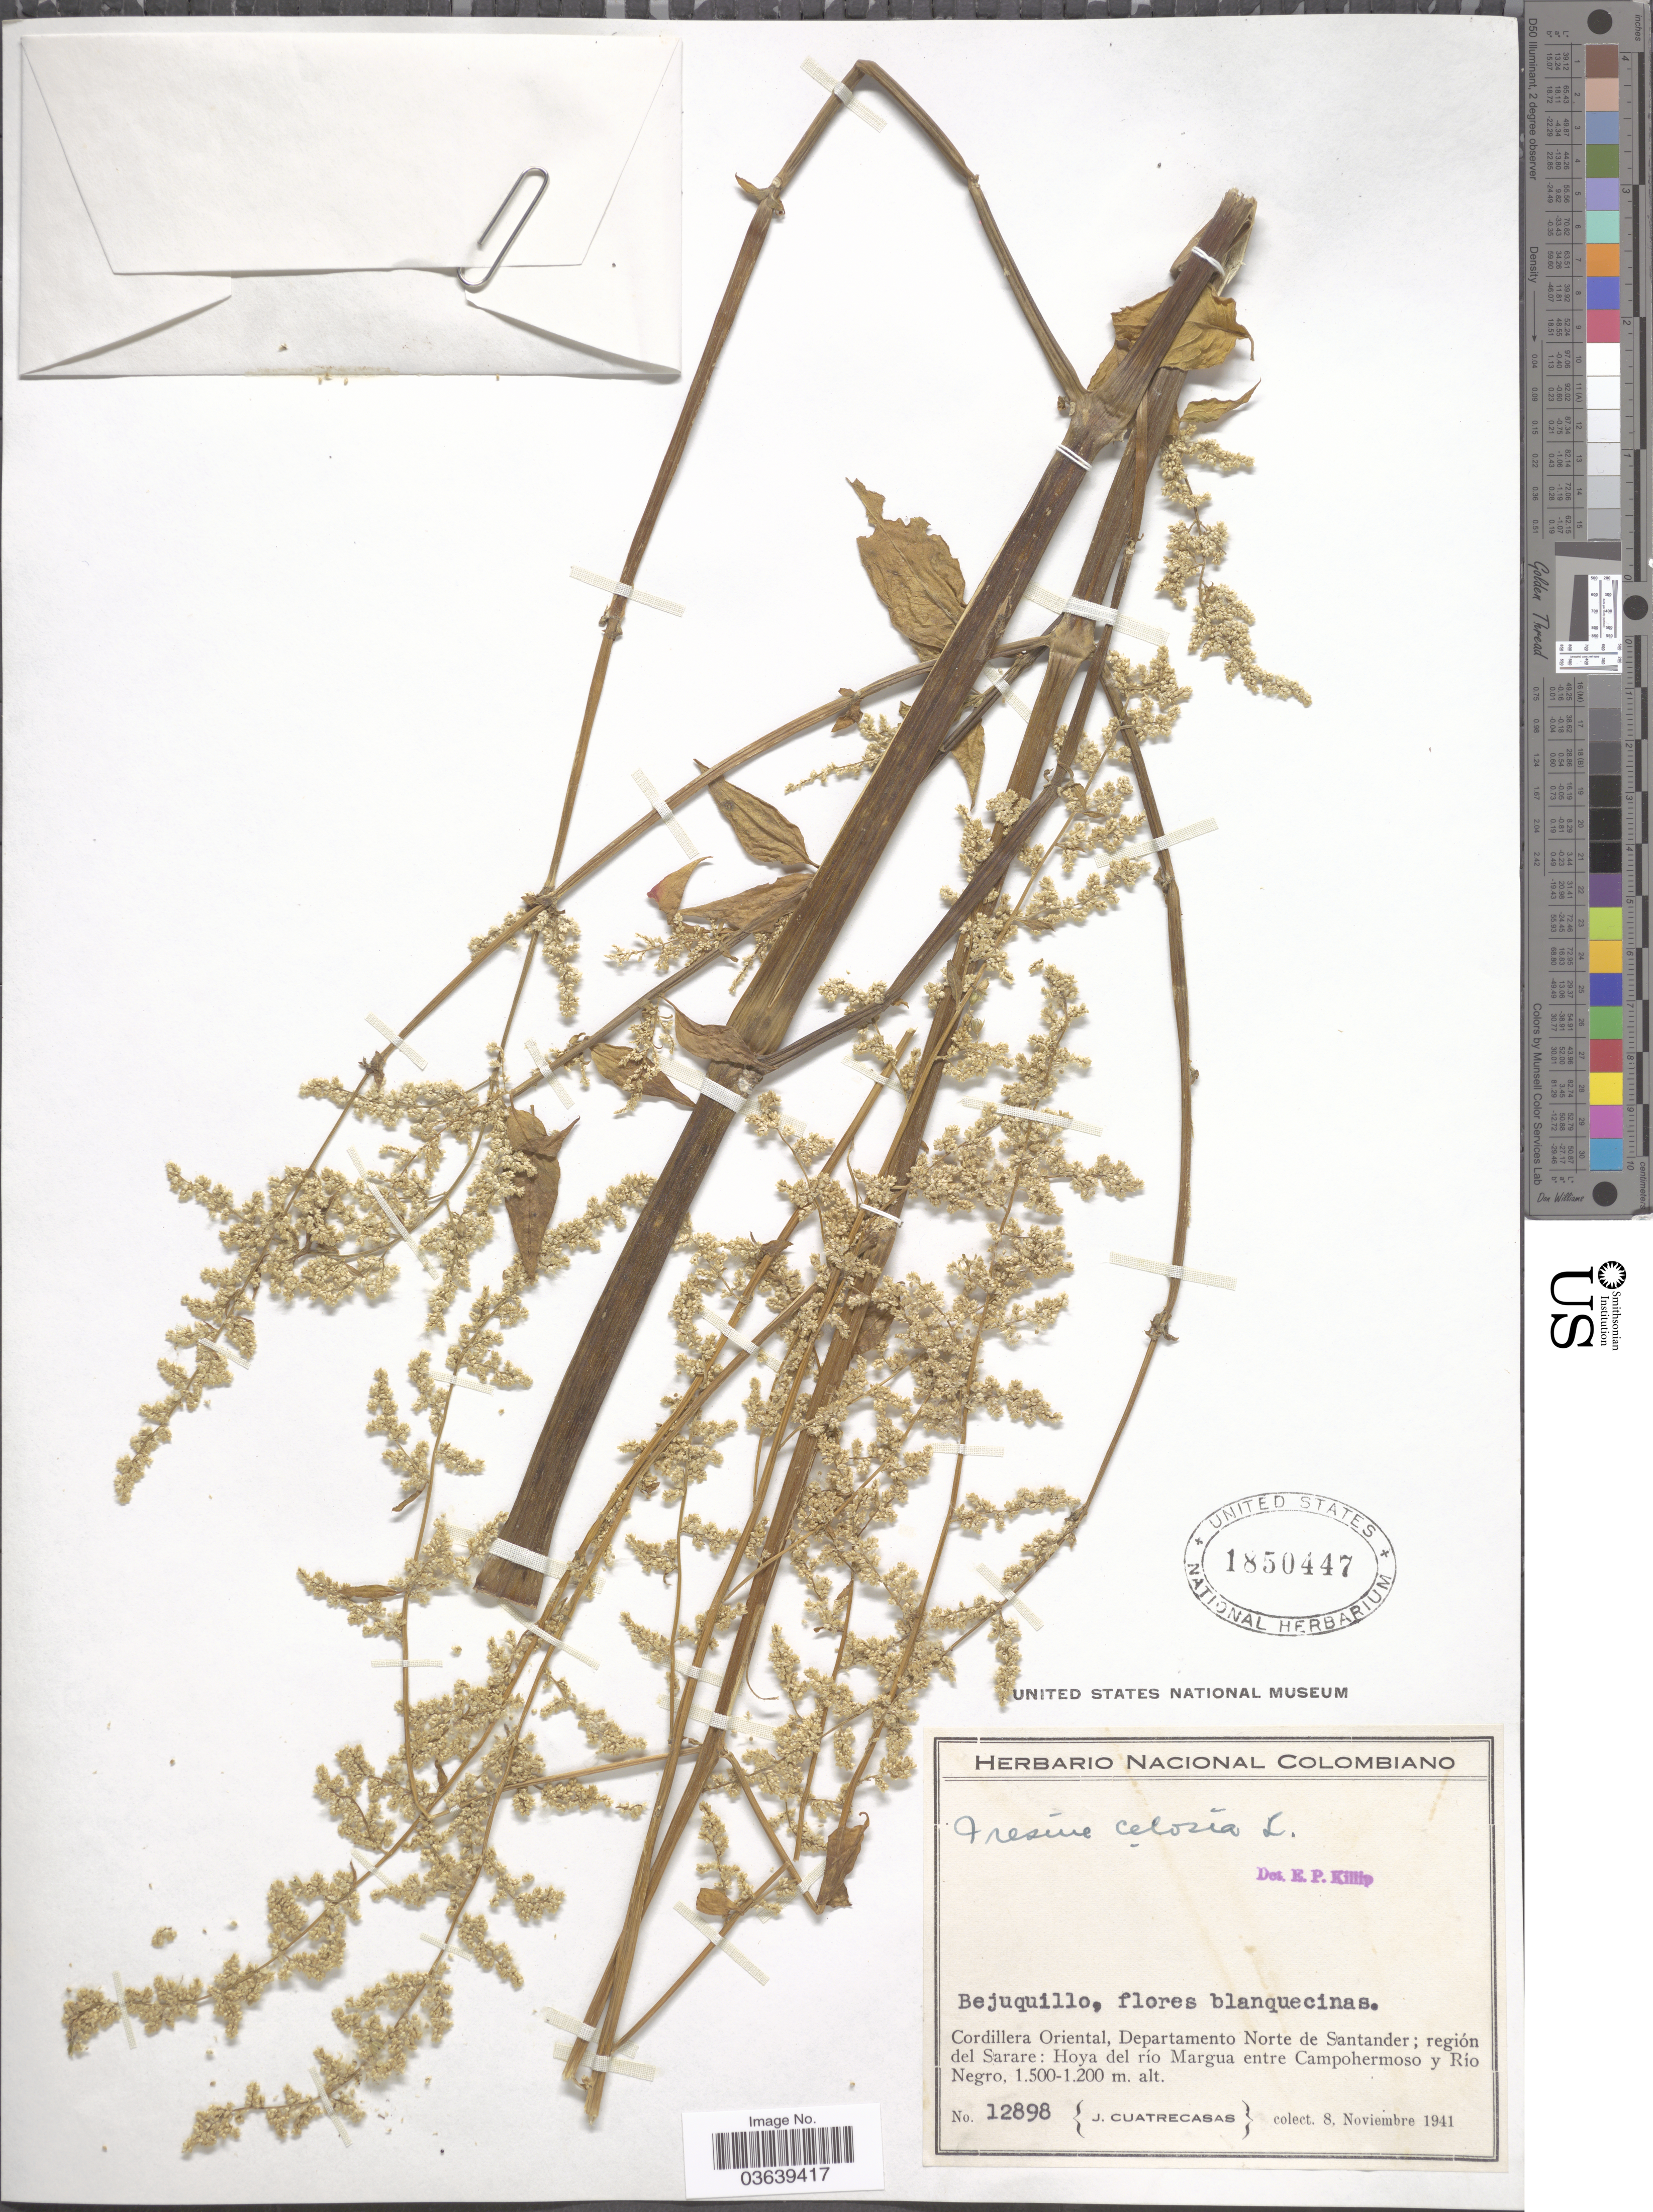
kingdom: Plantae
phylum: Tracheophyta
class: Magnoliopsida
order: Caryophyllales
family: Amaranthaceae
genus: Iresine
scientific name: Iresine celosia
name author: L.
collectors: J. Cuatrecasas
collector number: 12898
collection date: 1941-11-08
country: Colombia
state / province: Norte de Santander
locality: Cordillera Oriental, Departamento Norte de Santander; región del Sarare: Hoya del río Margua entre Campohermoso y Río Negro.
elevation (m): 1200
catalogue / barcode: US 1850447